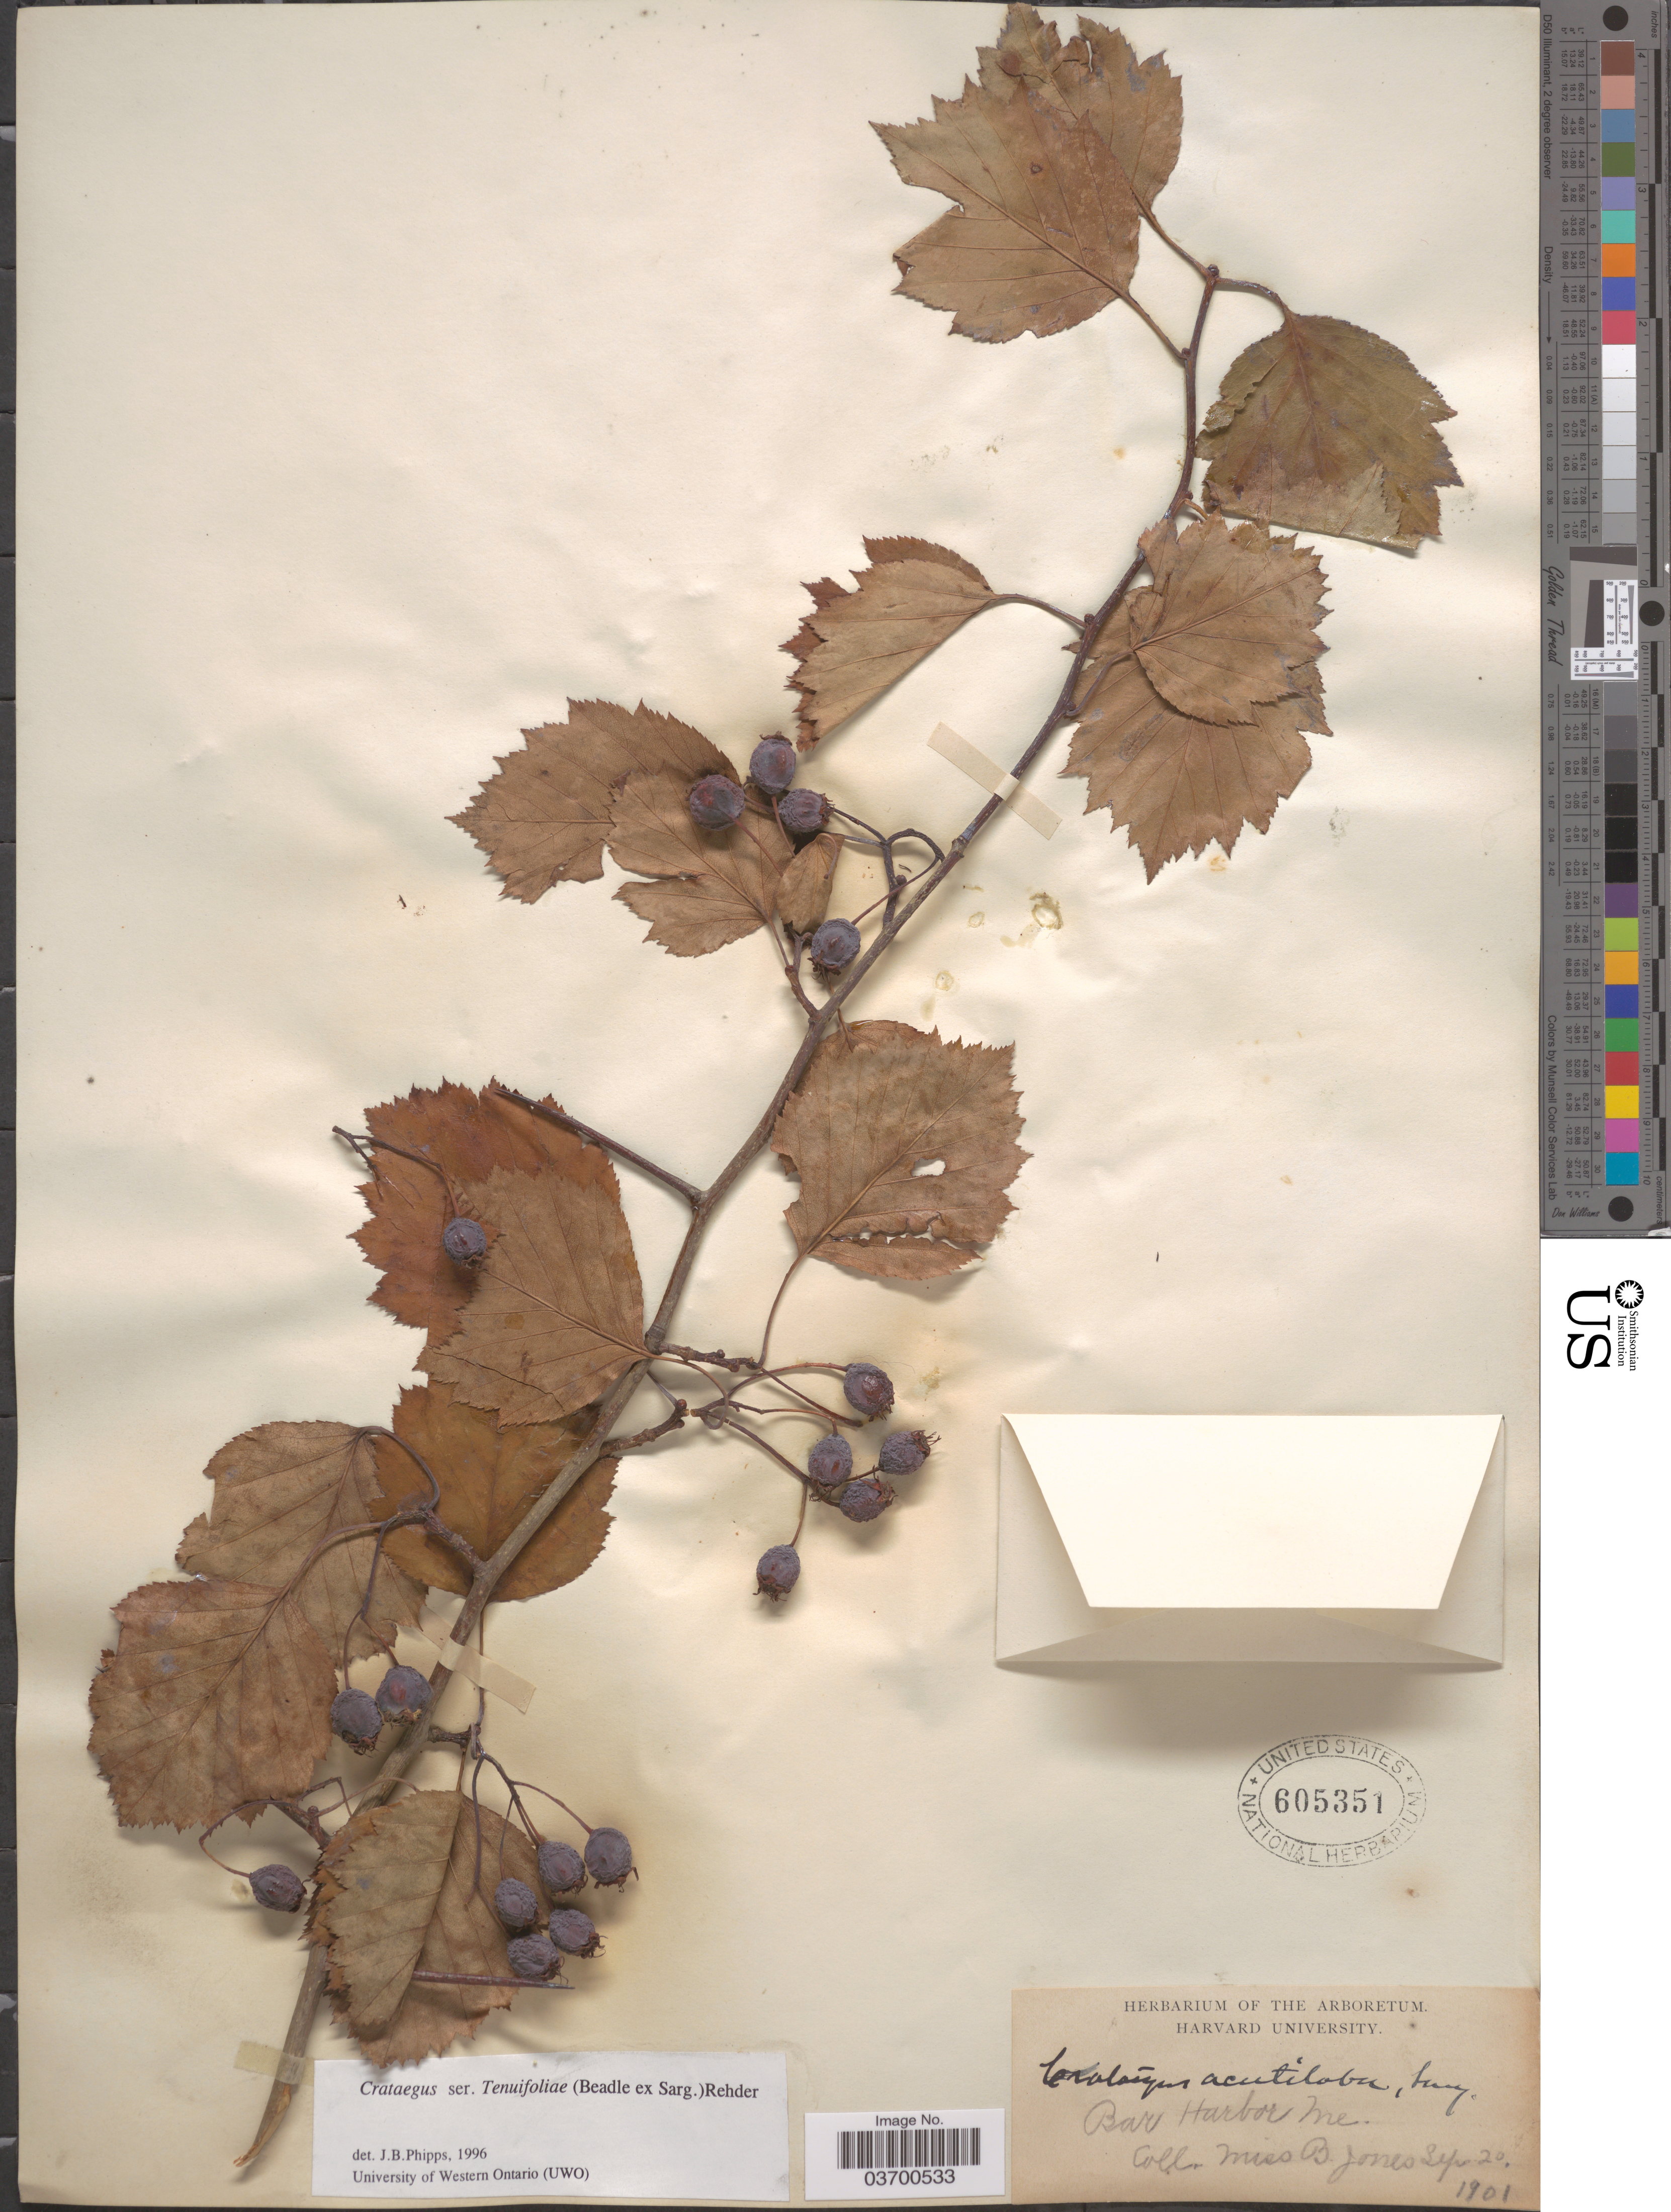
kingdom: Plantae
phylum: Tracheophyta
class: Magnoliopsida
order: Rosales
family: Rosaceae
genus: Crataegus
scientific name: Crataegus macrosperma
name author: Ashe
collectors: B. Jones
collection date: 1901-09-20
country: United States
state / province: Maine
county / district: Hancock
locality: Bar Harbor.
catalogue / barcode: US 605351